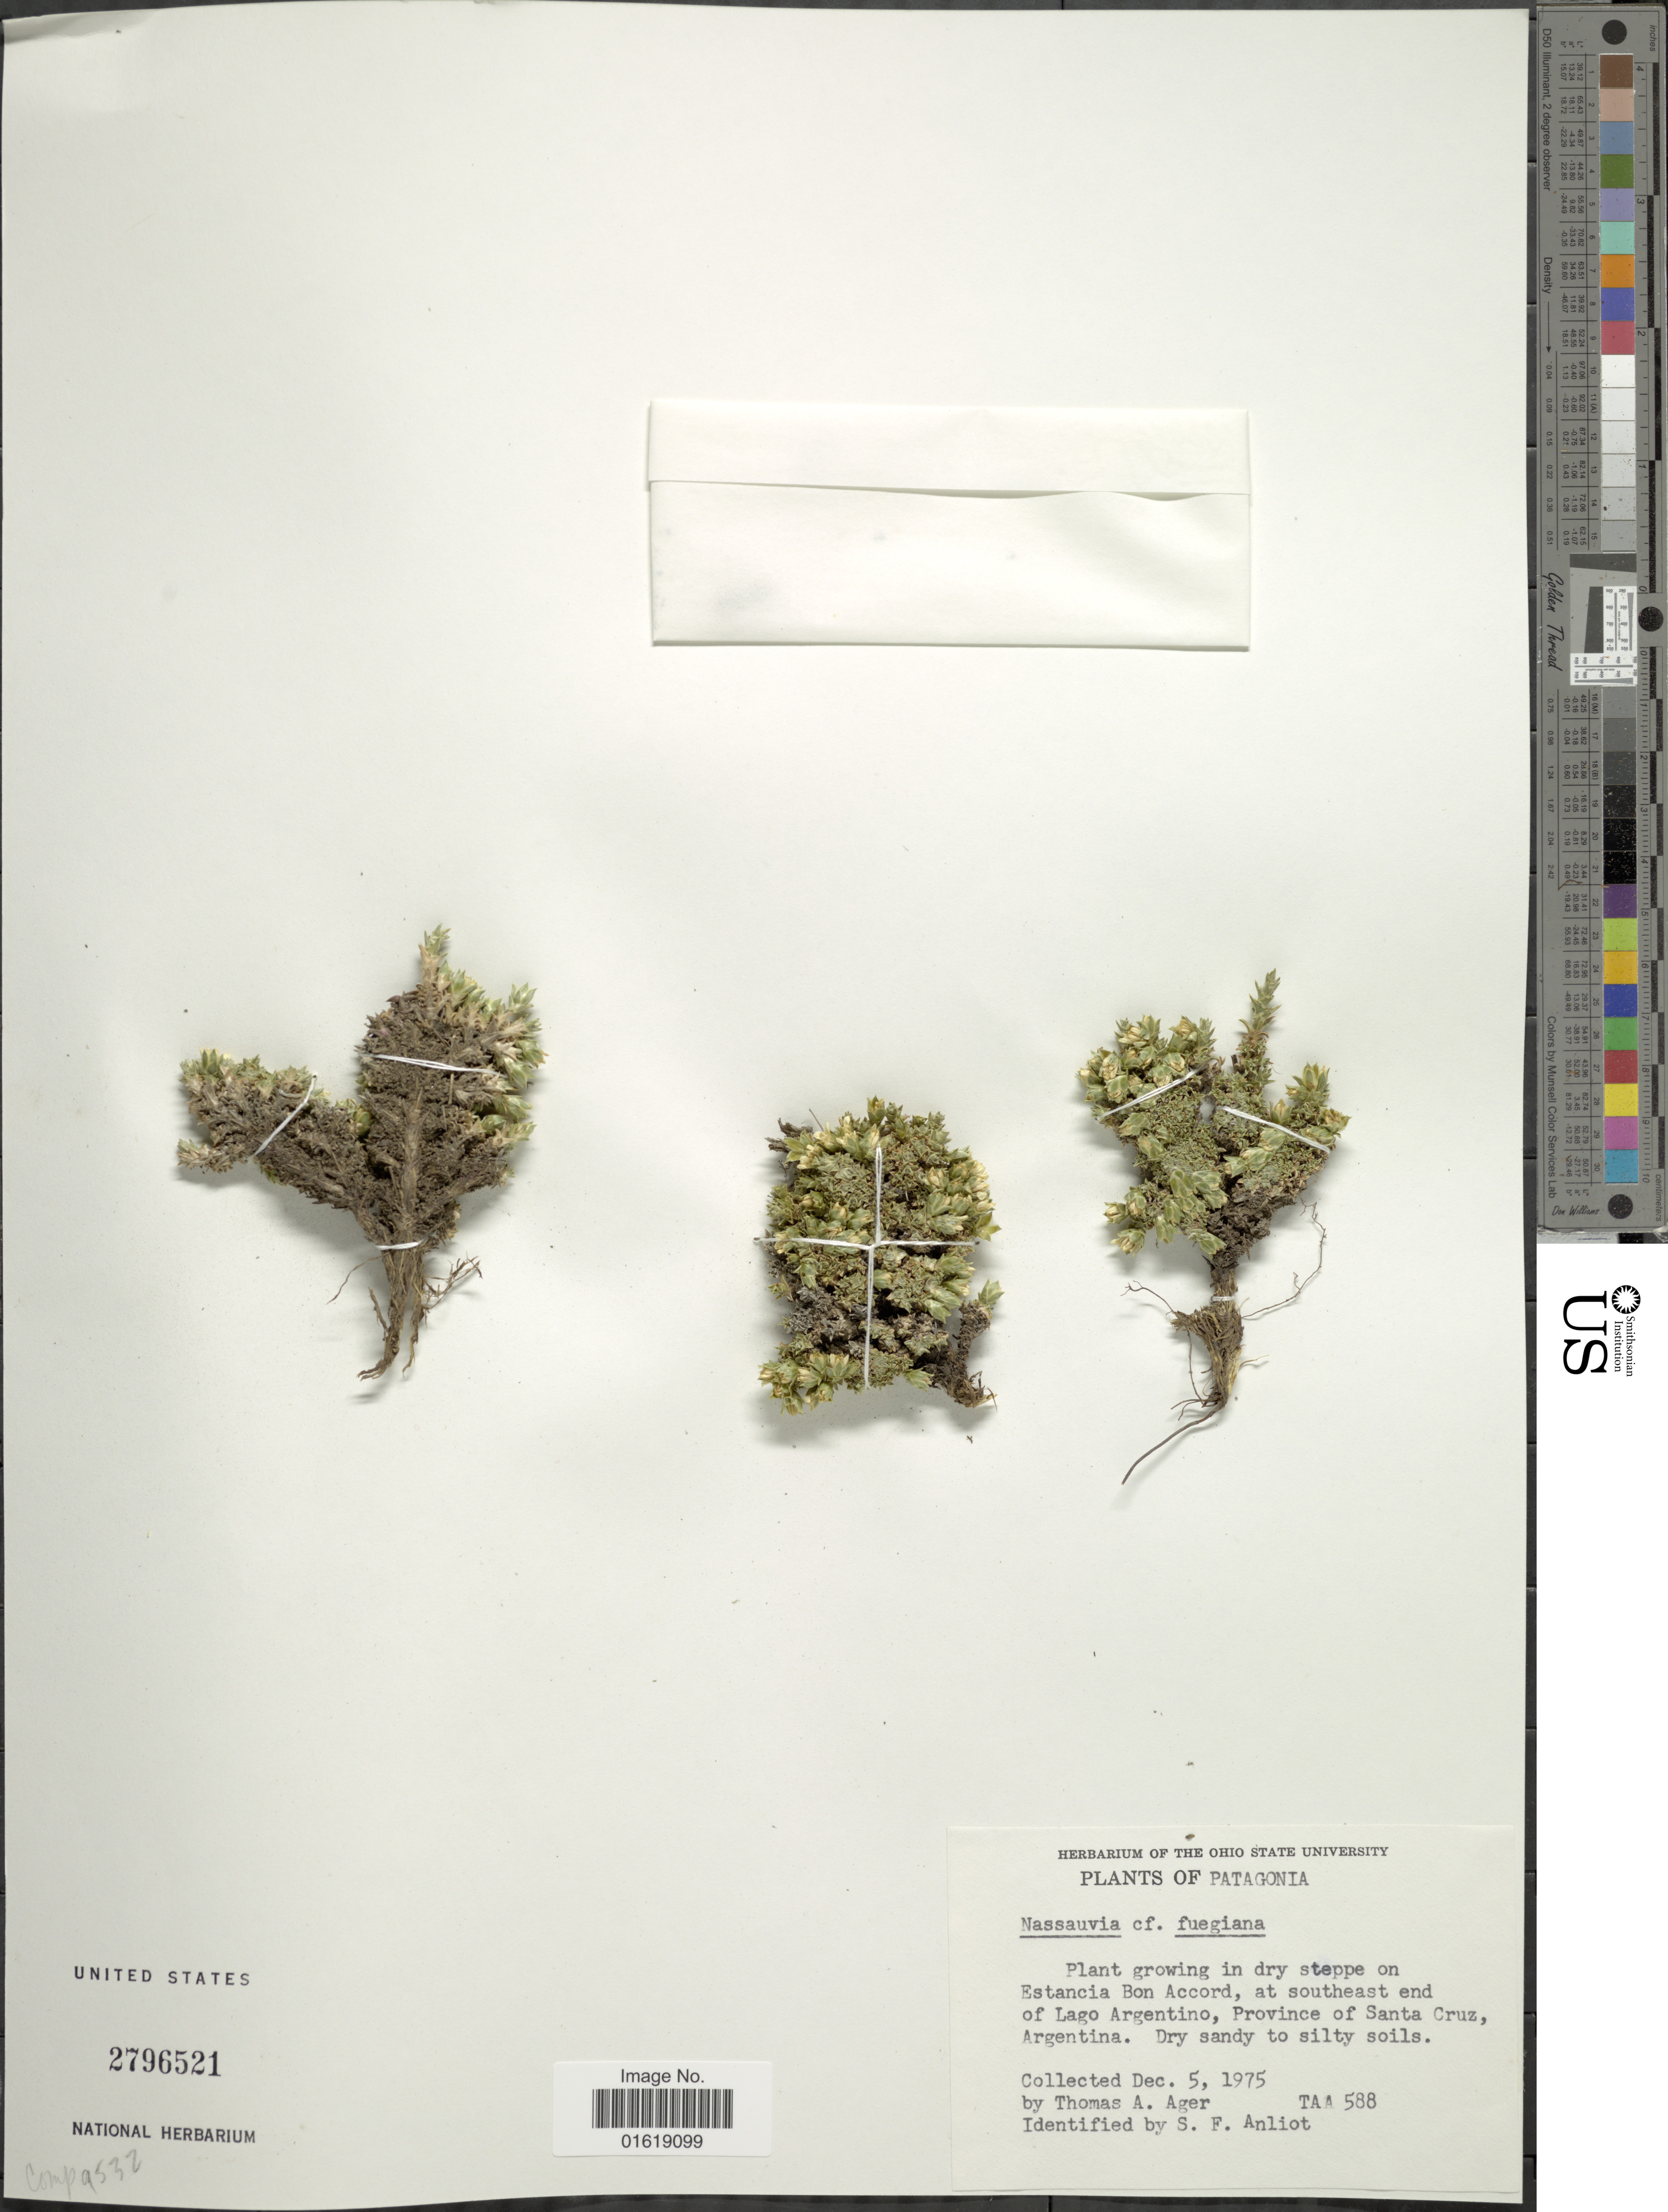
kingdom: Plantae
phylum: Tracheophyta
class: Magnoliopsida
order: Asterales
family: Asteraceae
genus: Nassauvia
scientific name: Nassauvia fuegiana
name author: (Speg.) Cabrera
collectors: T. A. Ager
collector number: TAA 588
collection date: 1975-12-05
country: Argentina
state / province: Santa Cruz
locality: Patagonia. Plant growing in dry steppe on Estancia Bon Accord, at southeast end of Lago Argentino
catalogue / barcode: US 2796521